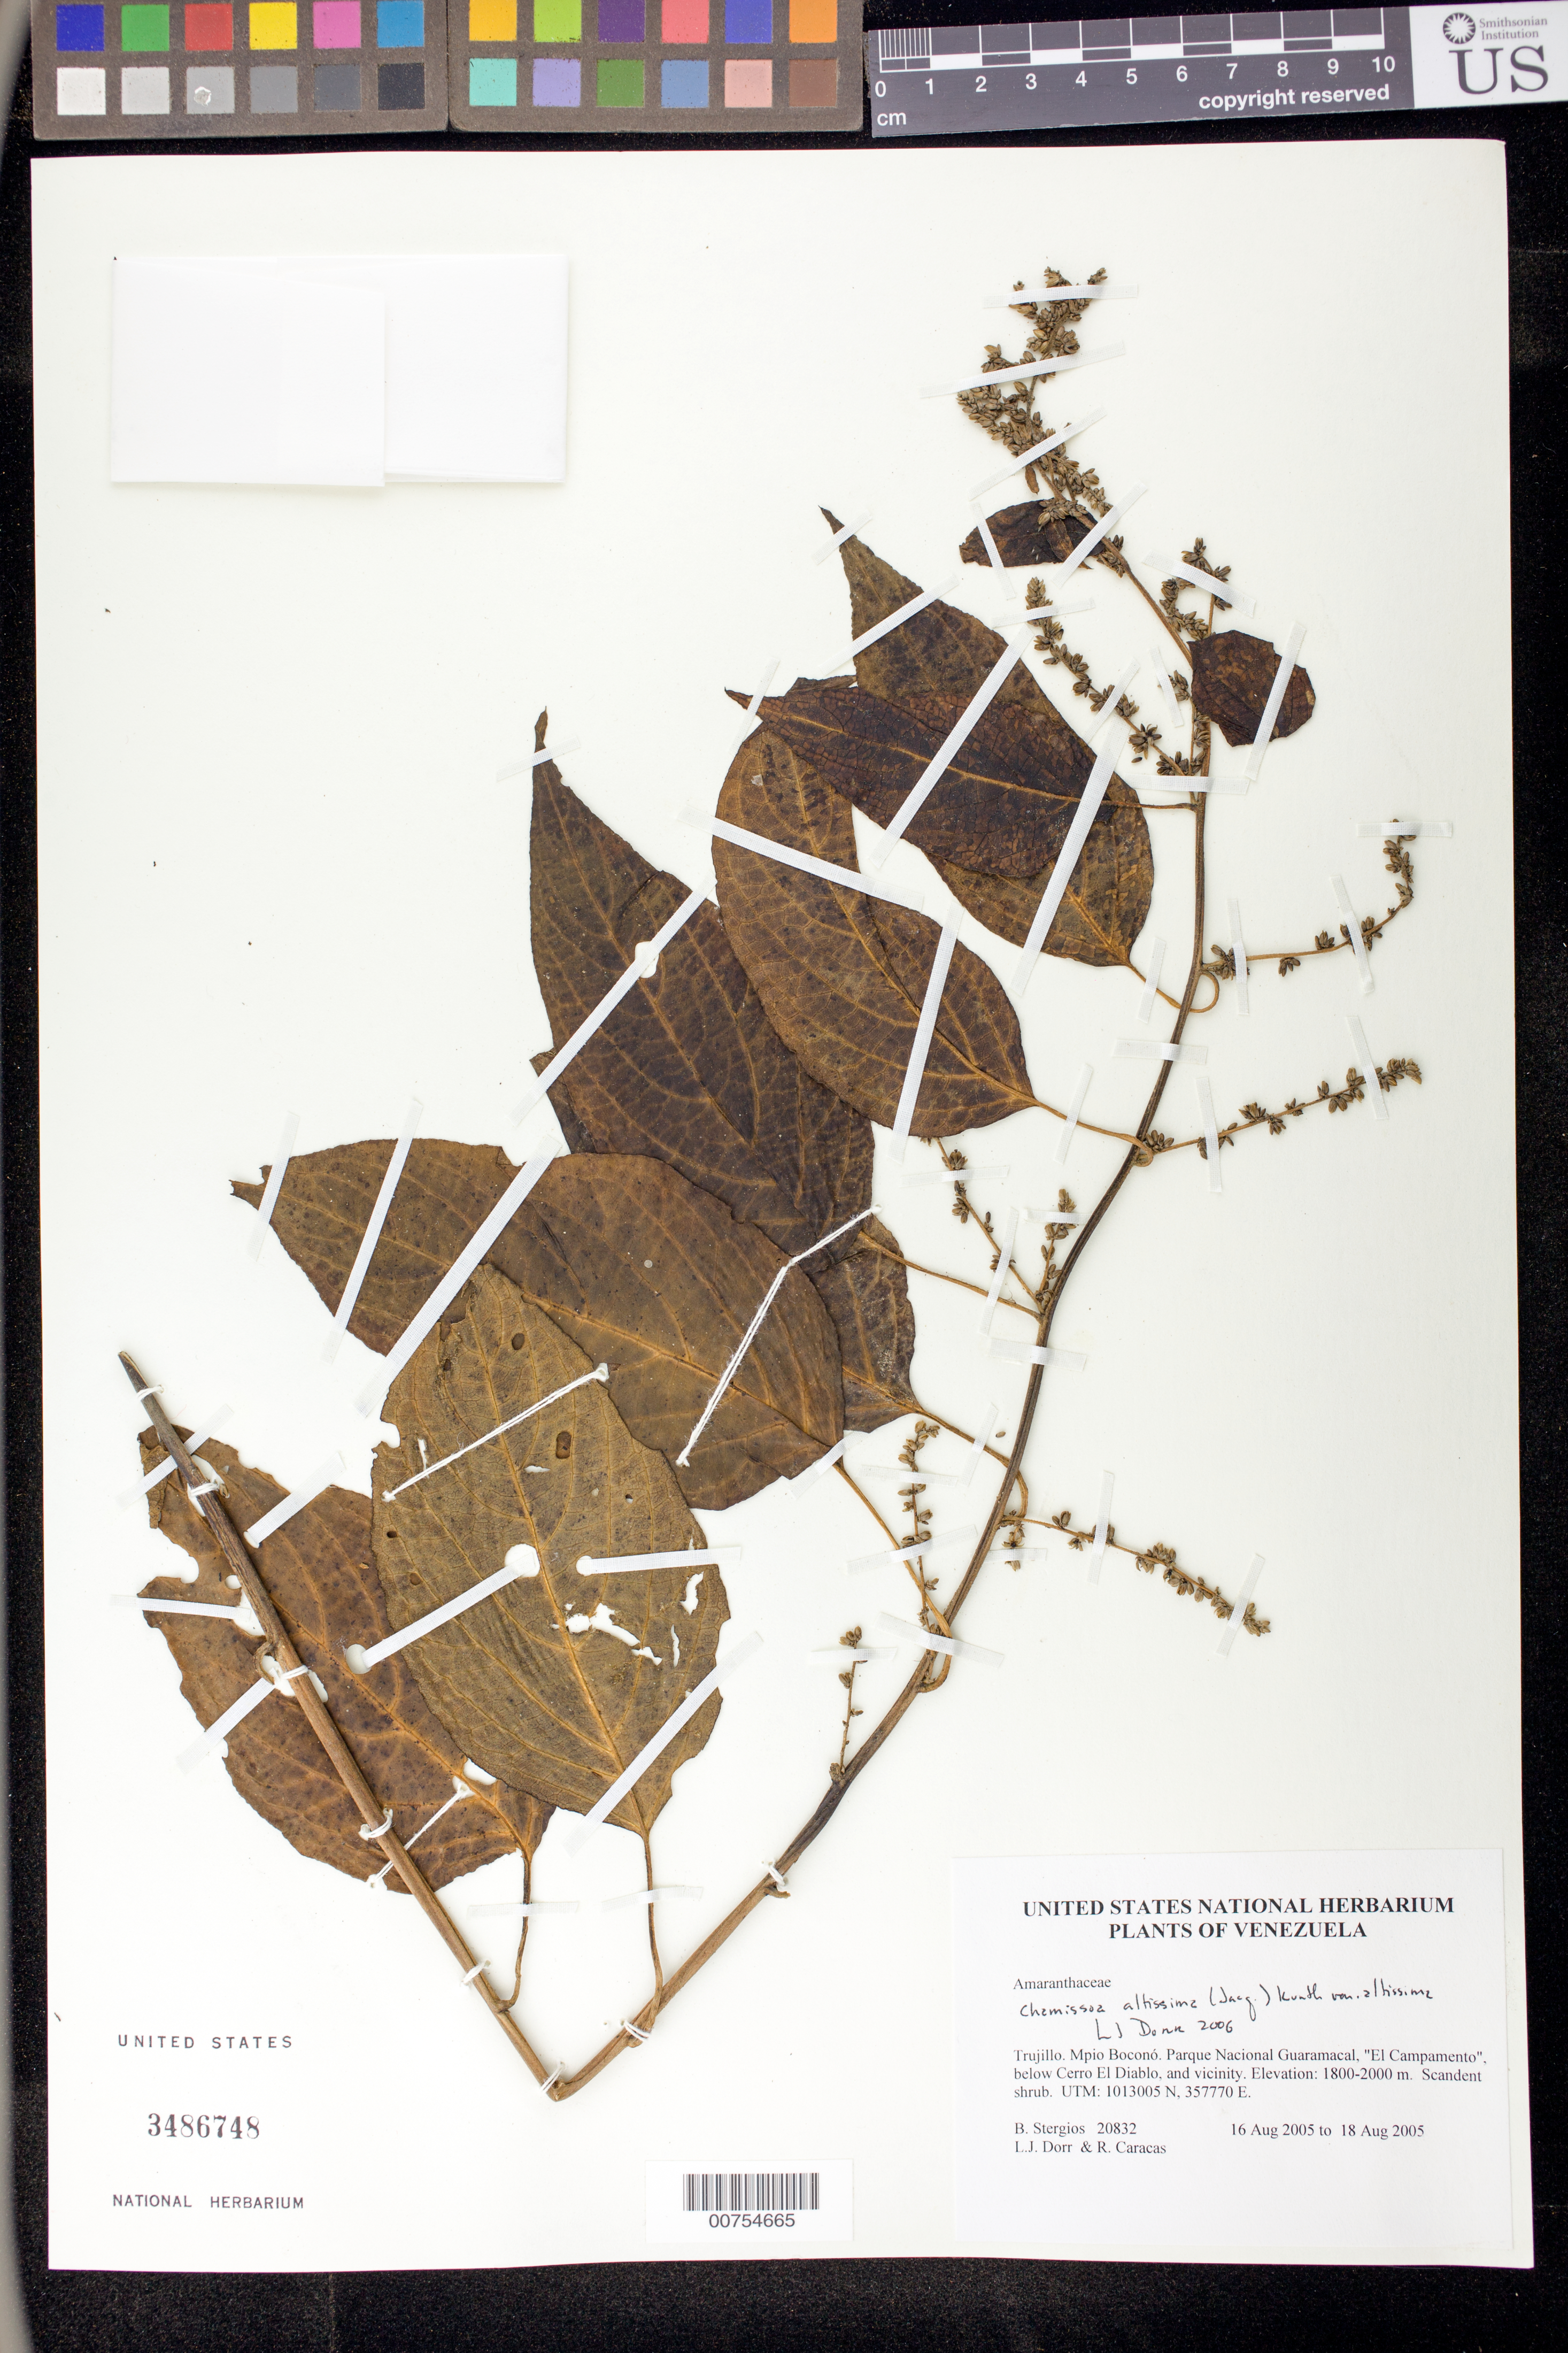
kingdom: Plantae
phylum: Tracheophyta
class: Magnoliopsida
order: Caryophyllales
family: Amaranthaceae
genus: Chamissoa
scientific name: Chamissoa altissima var. altissima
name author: (Jacq.) Kunth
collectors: B. G. Stergios, L. J. Dorr & R. Caracas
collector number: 20832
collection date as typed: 16 Aug 2005 to 18 Aug 2005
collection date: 2005-08-16/2005-08-18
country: Venezuela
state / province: Trujillo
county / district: Boconó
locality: Parque Nacional Guaramacal, "El Campamento", below Cerro El Diablo, and vicinity.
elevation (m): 1800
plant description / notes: MO, PORT, US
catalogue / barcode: US 3486748